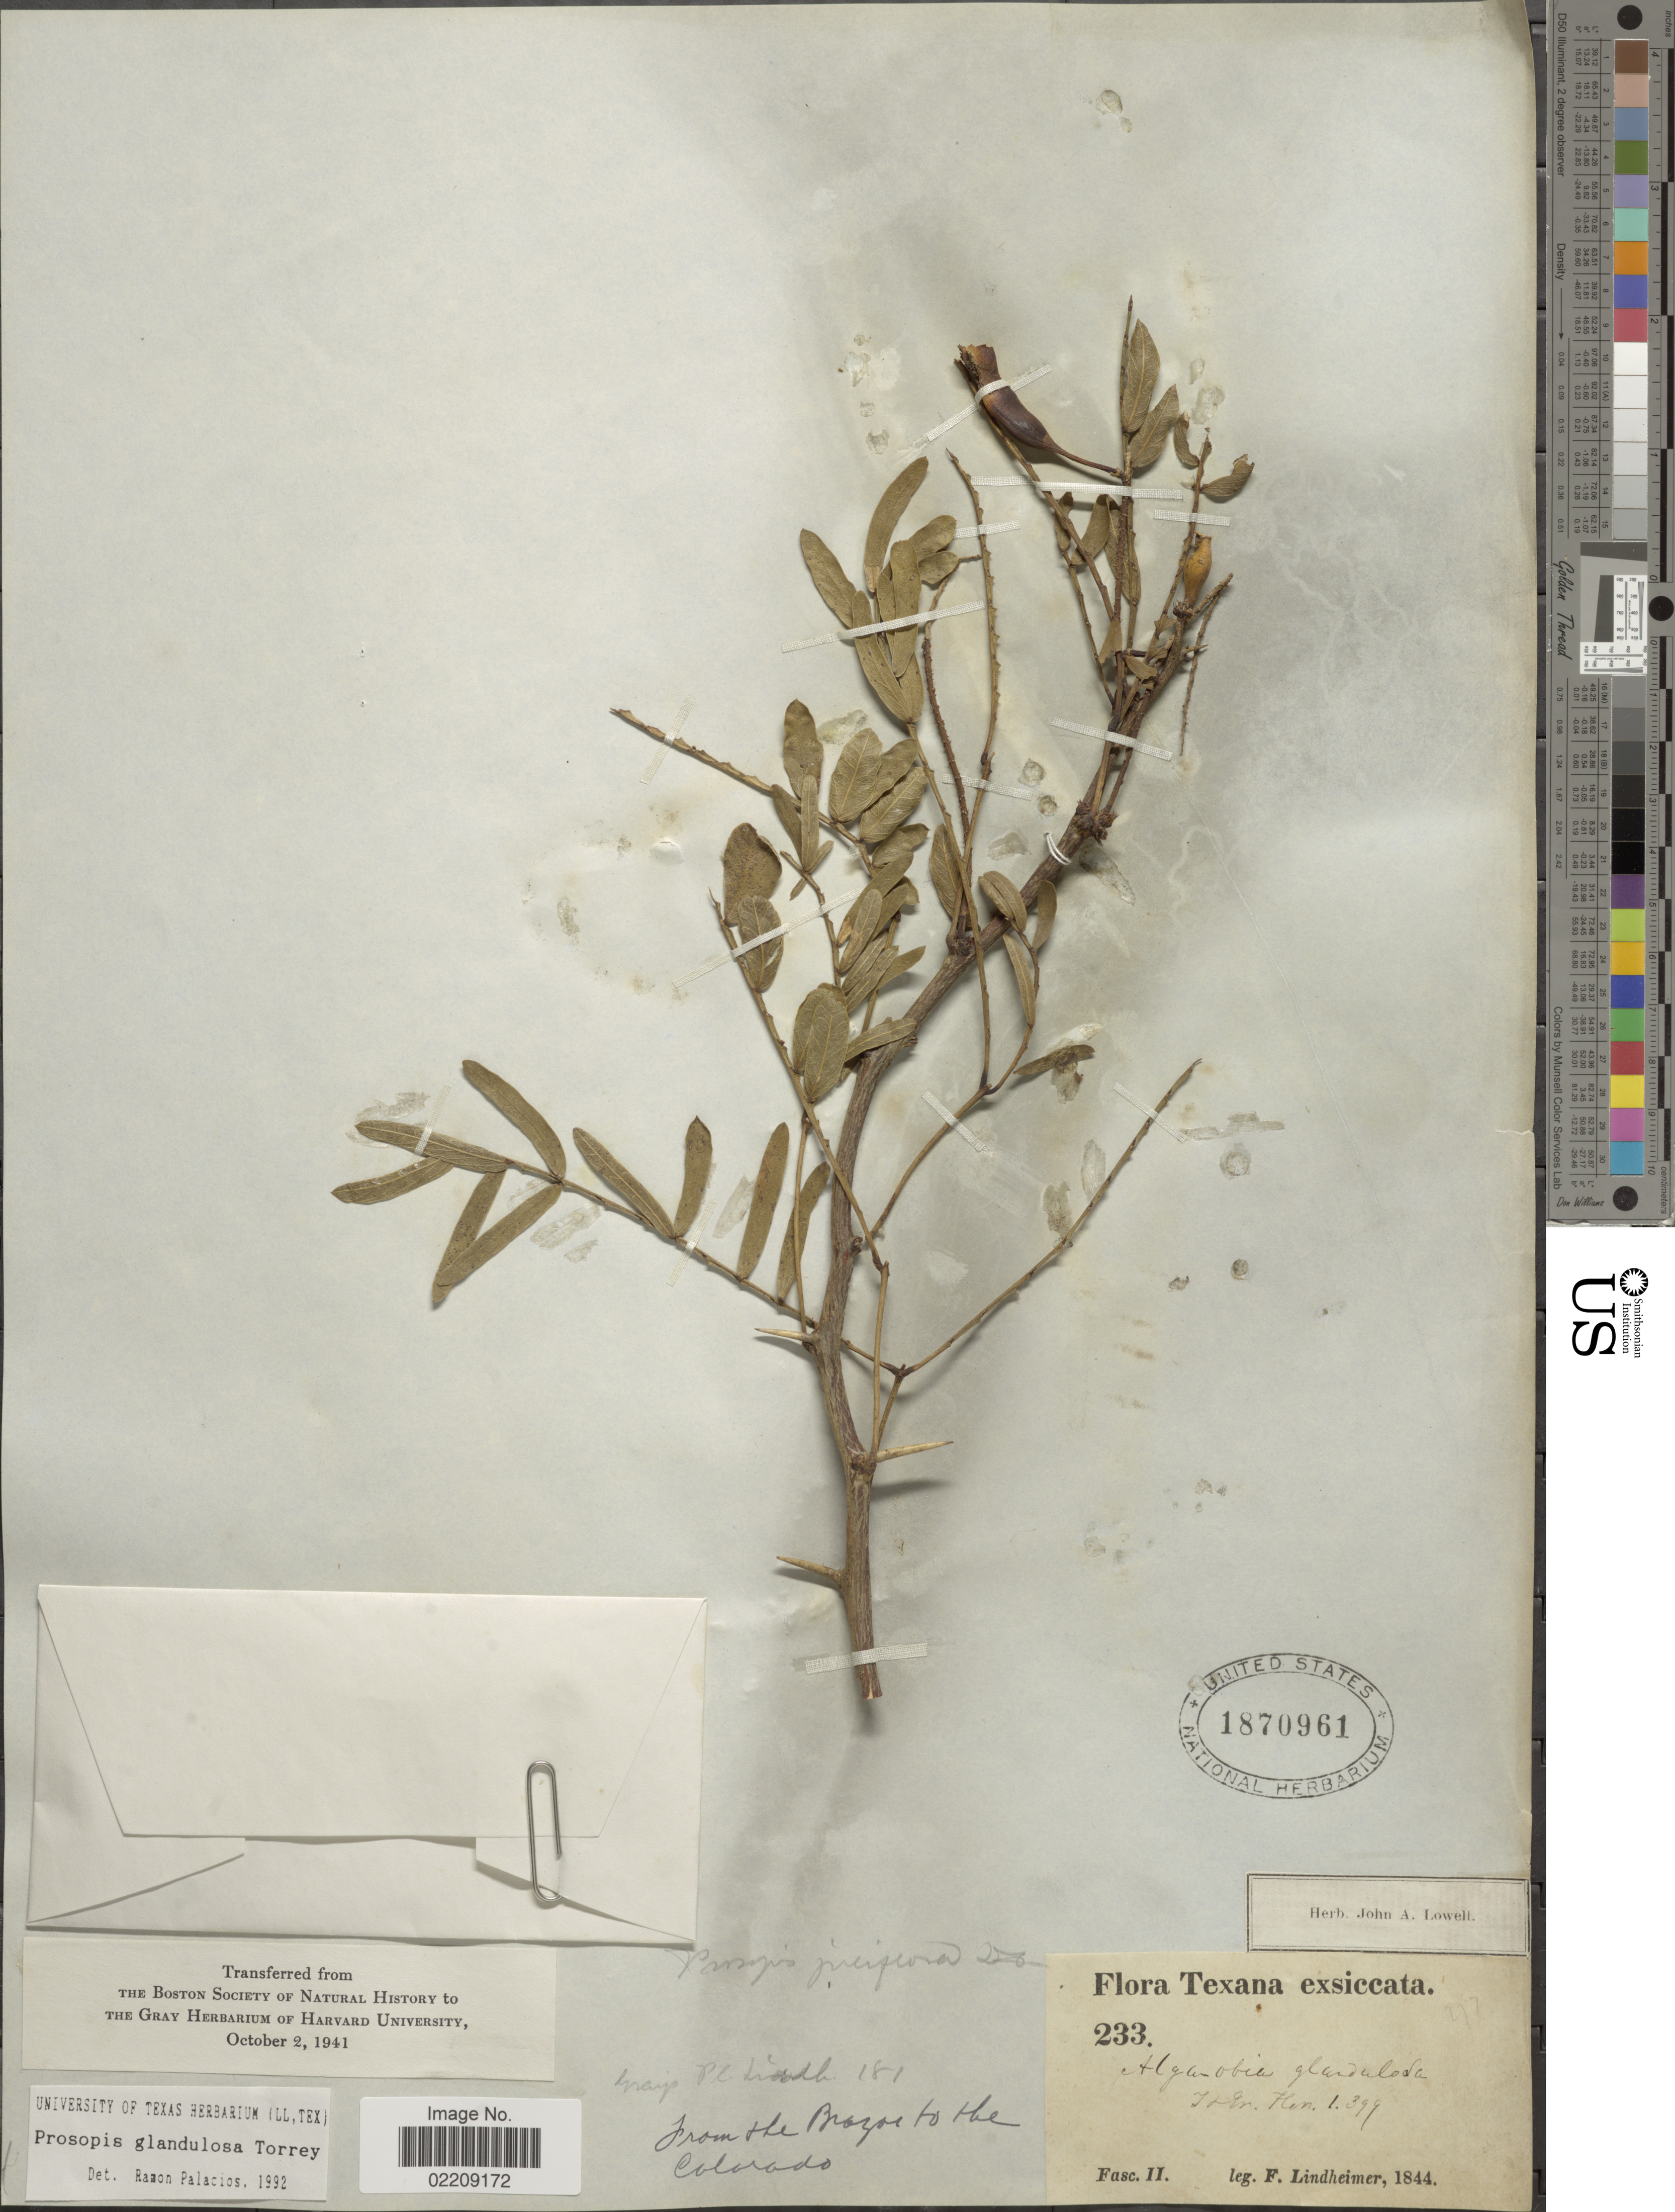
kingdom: Plantae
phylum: Tracheophyta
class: Magnoliopsida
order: Fabales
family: Fabaceae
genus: Neltuma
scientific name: Neltuma glandulosa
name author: (Torr.) Britton & Rose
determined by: Strong, Mark T., (BOT), Smithsonian Institution - National Museum of Natural History (UNITED STATES)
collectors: F. Lindheimer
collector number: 233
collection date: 1844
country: United States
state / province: Texas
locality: Fasc III, From the BBrazos to the Colorado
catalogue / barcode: US 1870961